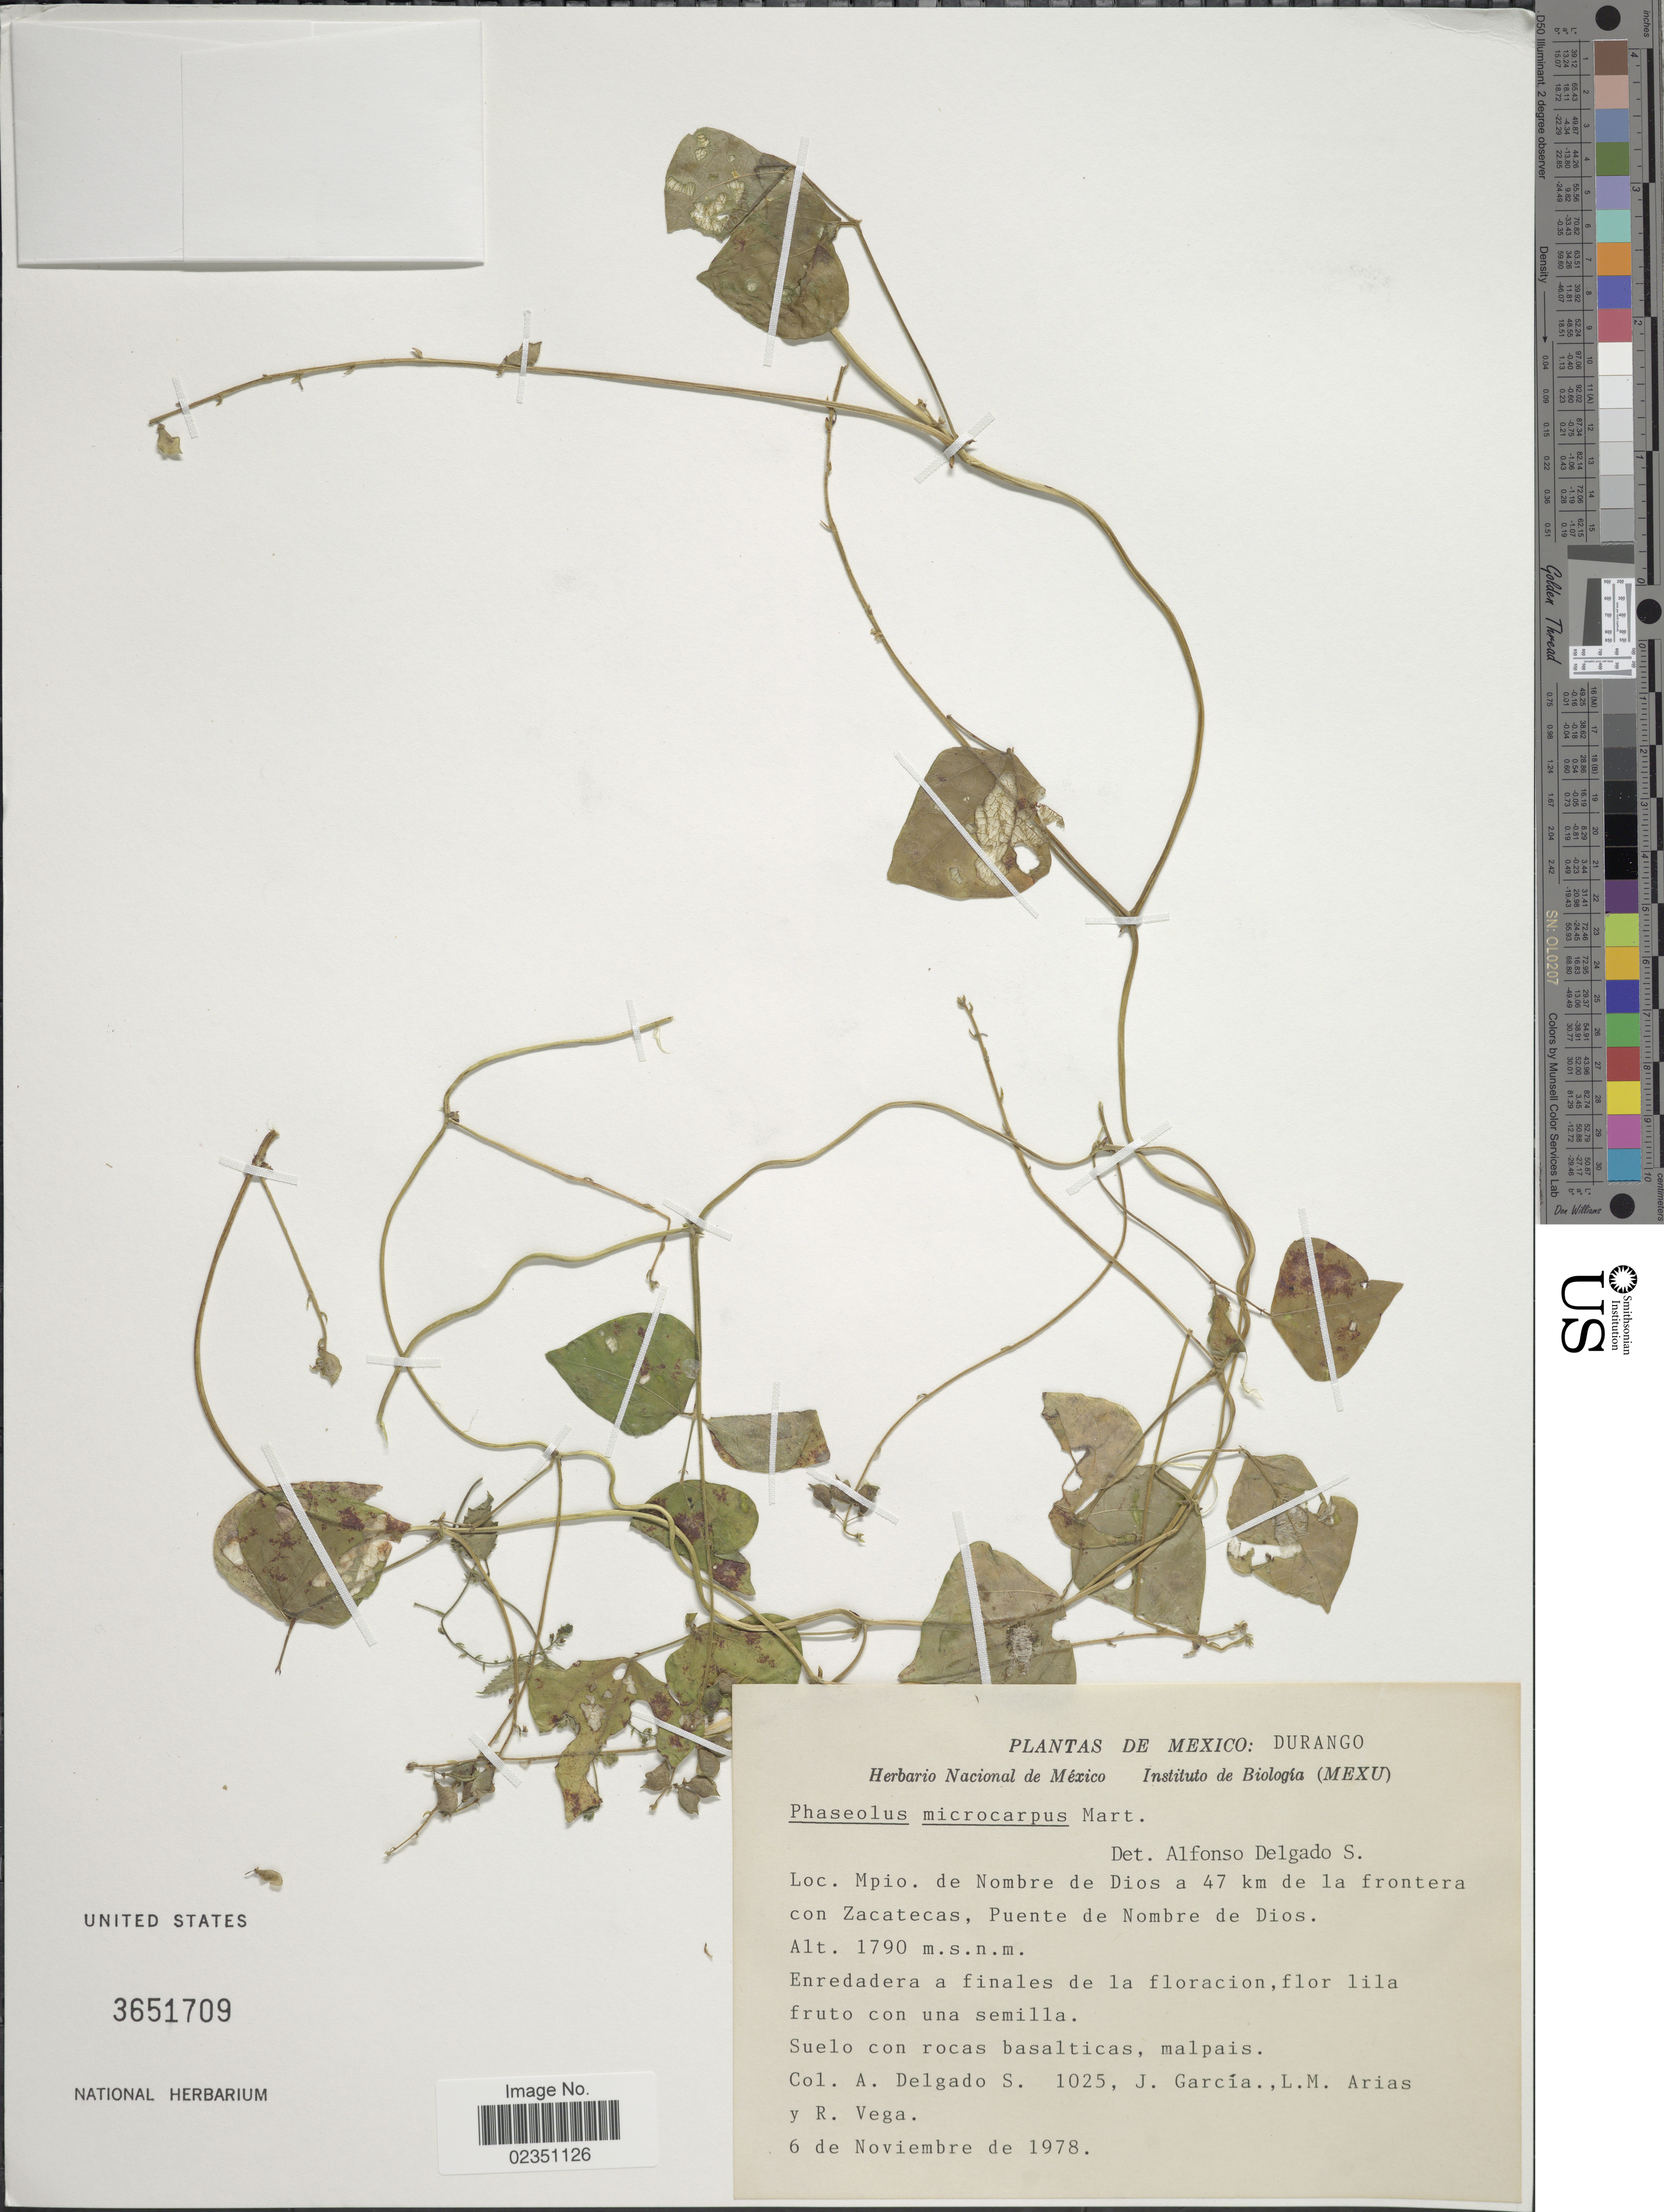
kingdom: Plantae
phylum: Tracheophyta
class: Magnoliopsida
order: Fabales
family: Fabaceae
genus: Phaseolus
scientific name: Phaseolus microcarpus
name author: Mart.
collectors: A. Delgado S., J. García, L. Arias & R. Vega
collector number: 1025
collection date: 1978-11-06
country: Mexico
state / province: Durango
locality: Mpio de Nombre de Dios a 47 km de la frontera con Zacatecas, Puente de Nombre de Dios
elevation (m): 1790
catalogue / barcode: US 3651709